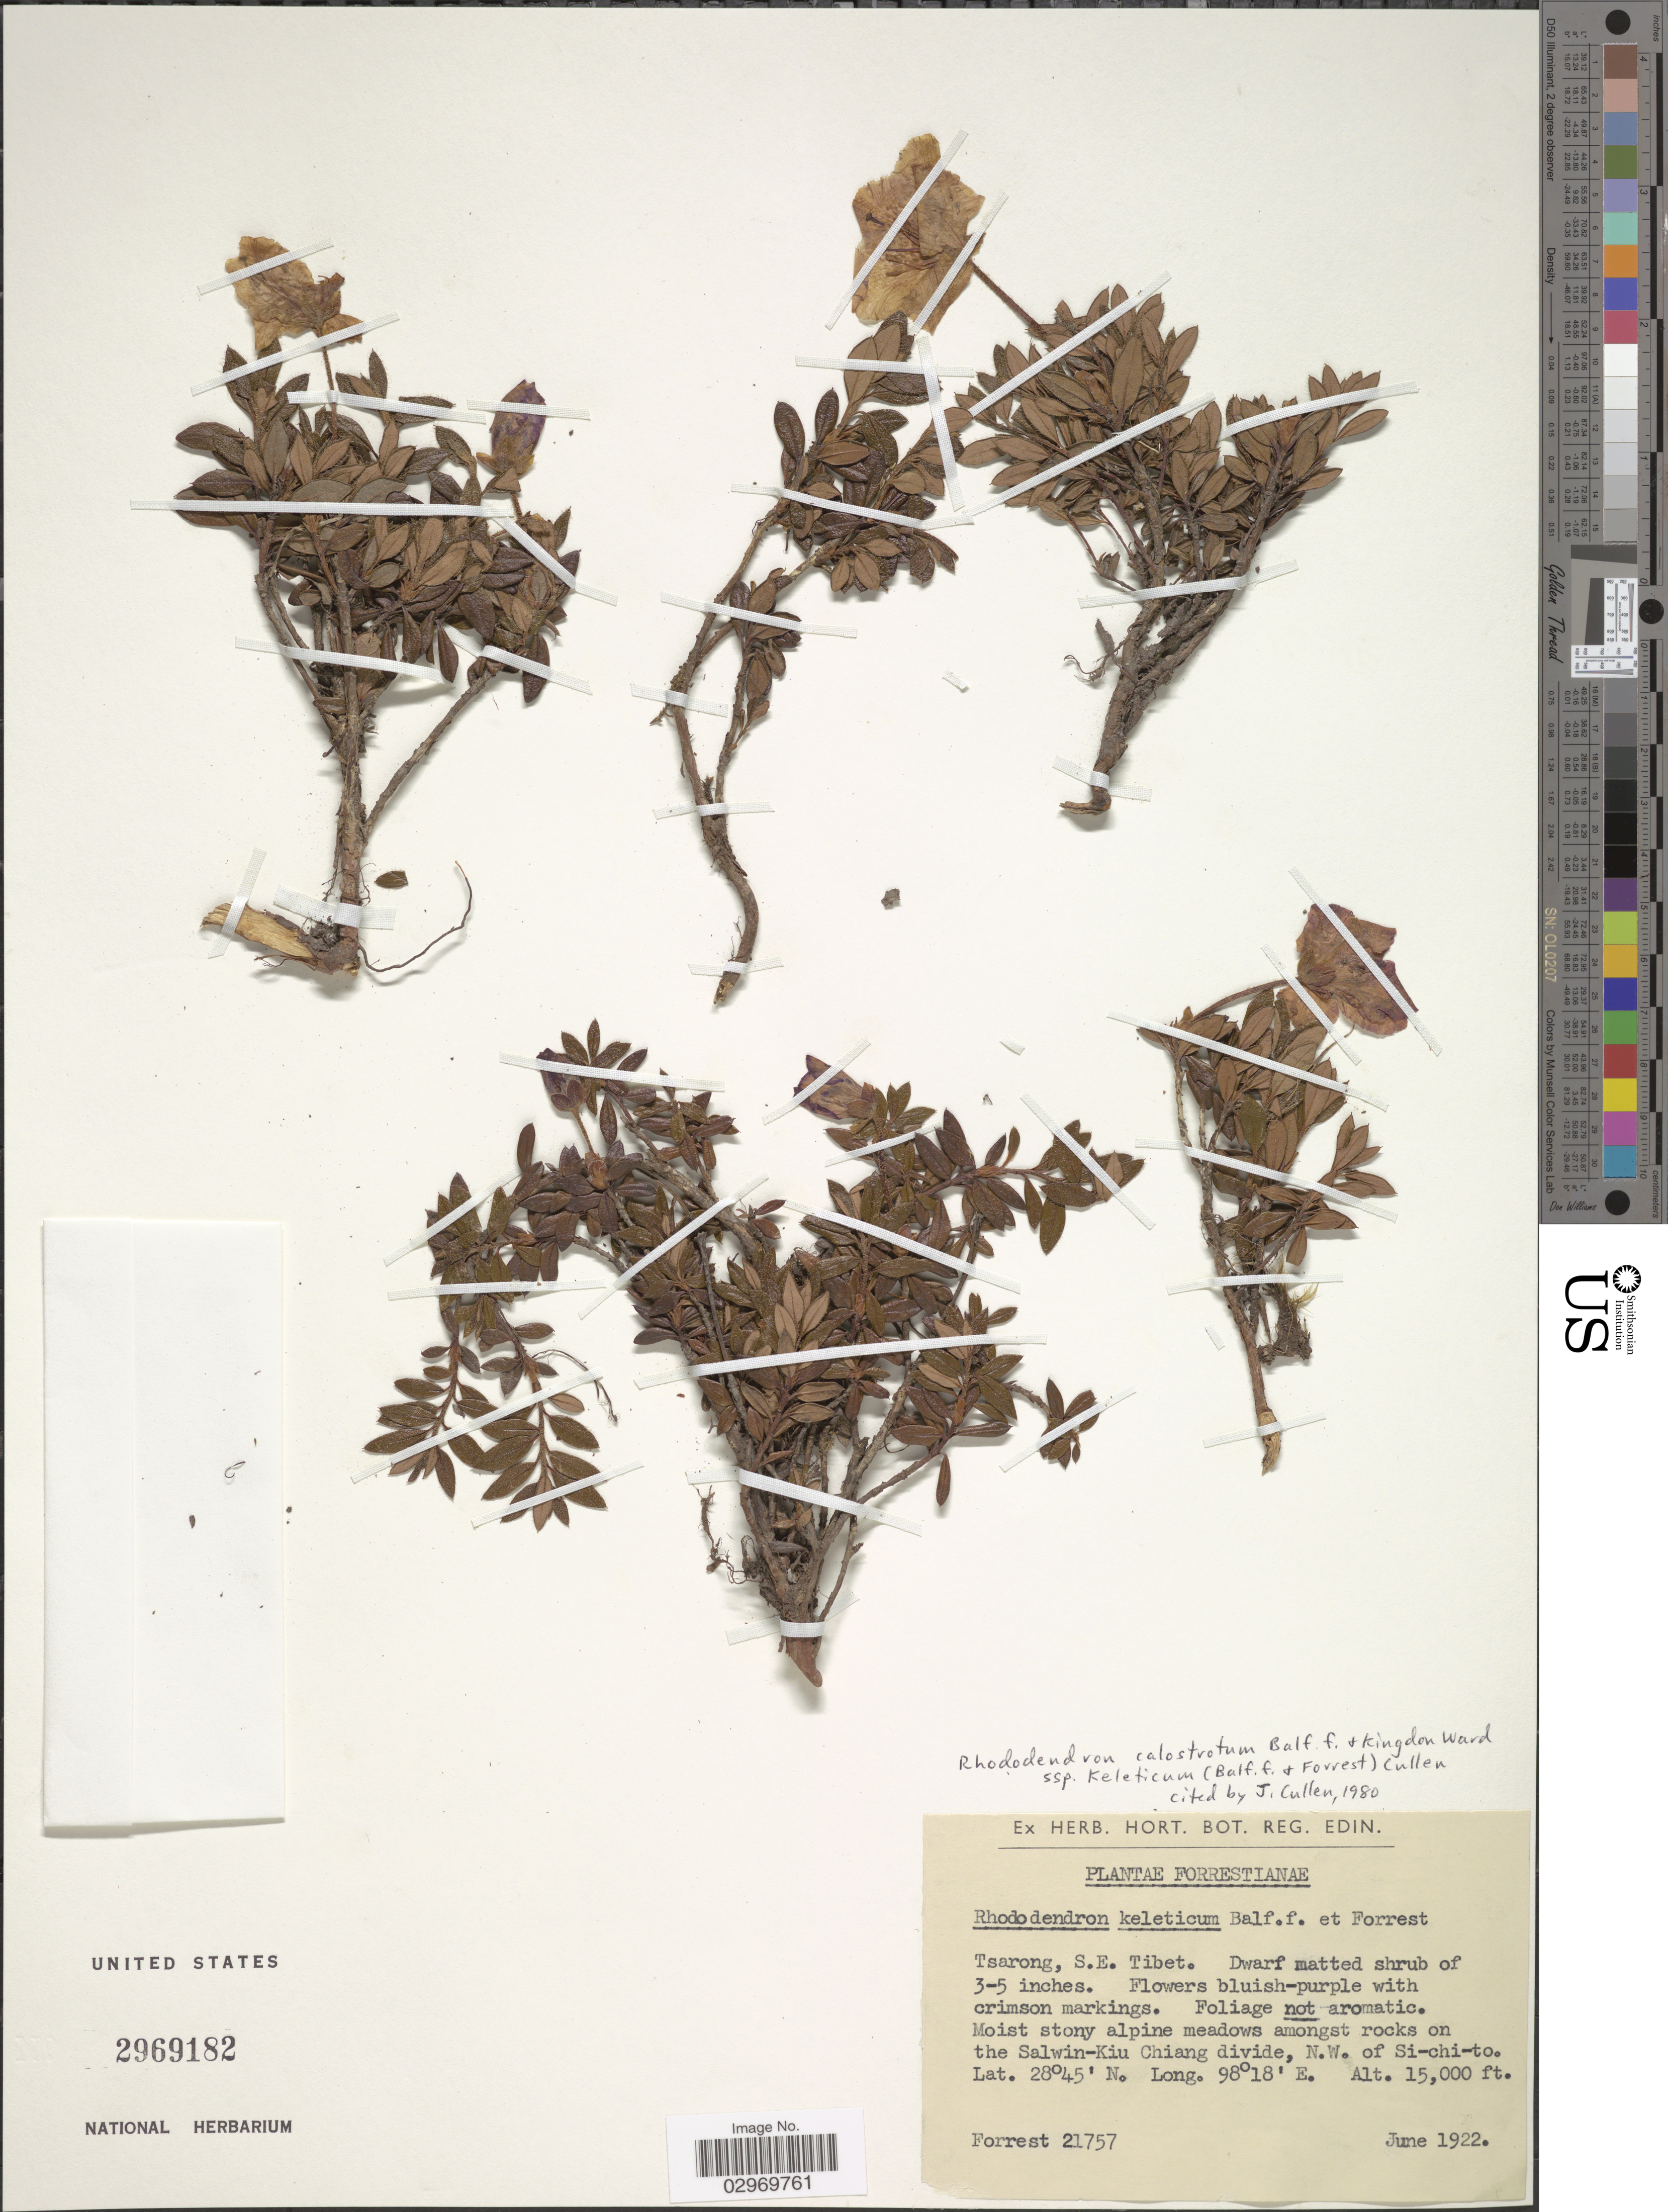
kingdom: Plantae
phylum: Tracheophyta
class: Magnoliopsida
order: Ericales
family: Ericaceae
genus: Rhododendron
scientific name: Rhododendron calostrotum subsp. keleticum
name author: (Balf. f. & Forrest) Cullen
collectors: -. Forrest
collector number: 21757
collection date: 1922-06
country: China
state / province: Xizang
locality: Tsarong, S.E. Tibet. Moist stony alpine meadows amongst rocks on the Salwin-Kiu Chiang divide, N.W. of Si-chi-to.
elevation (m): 4572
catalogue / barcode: US 2969182